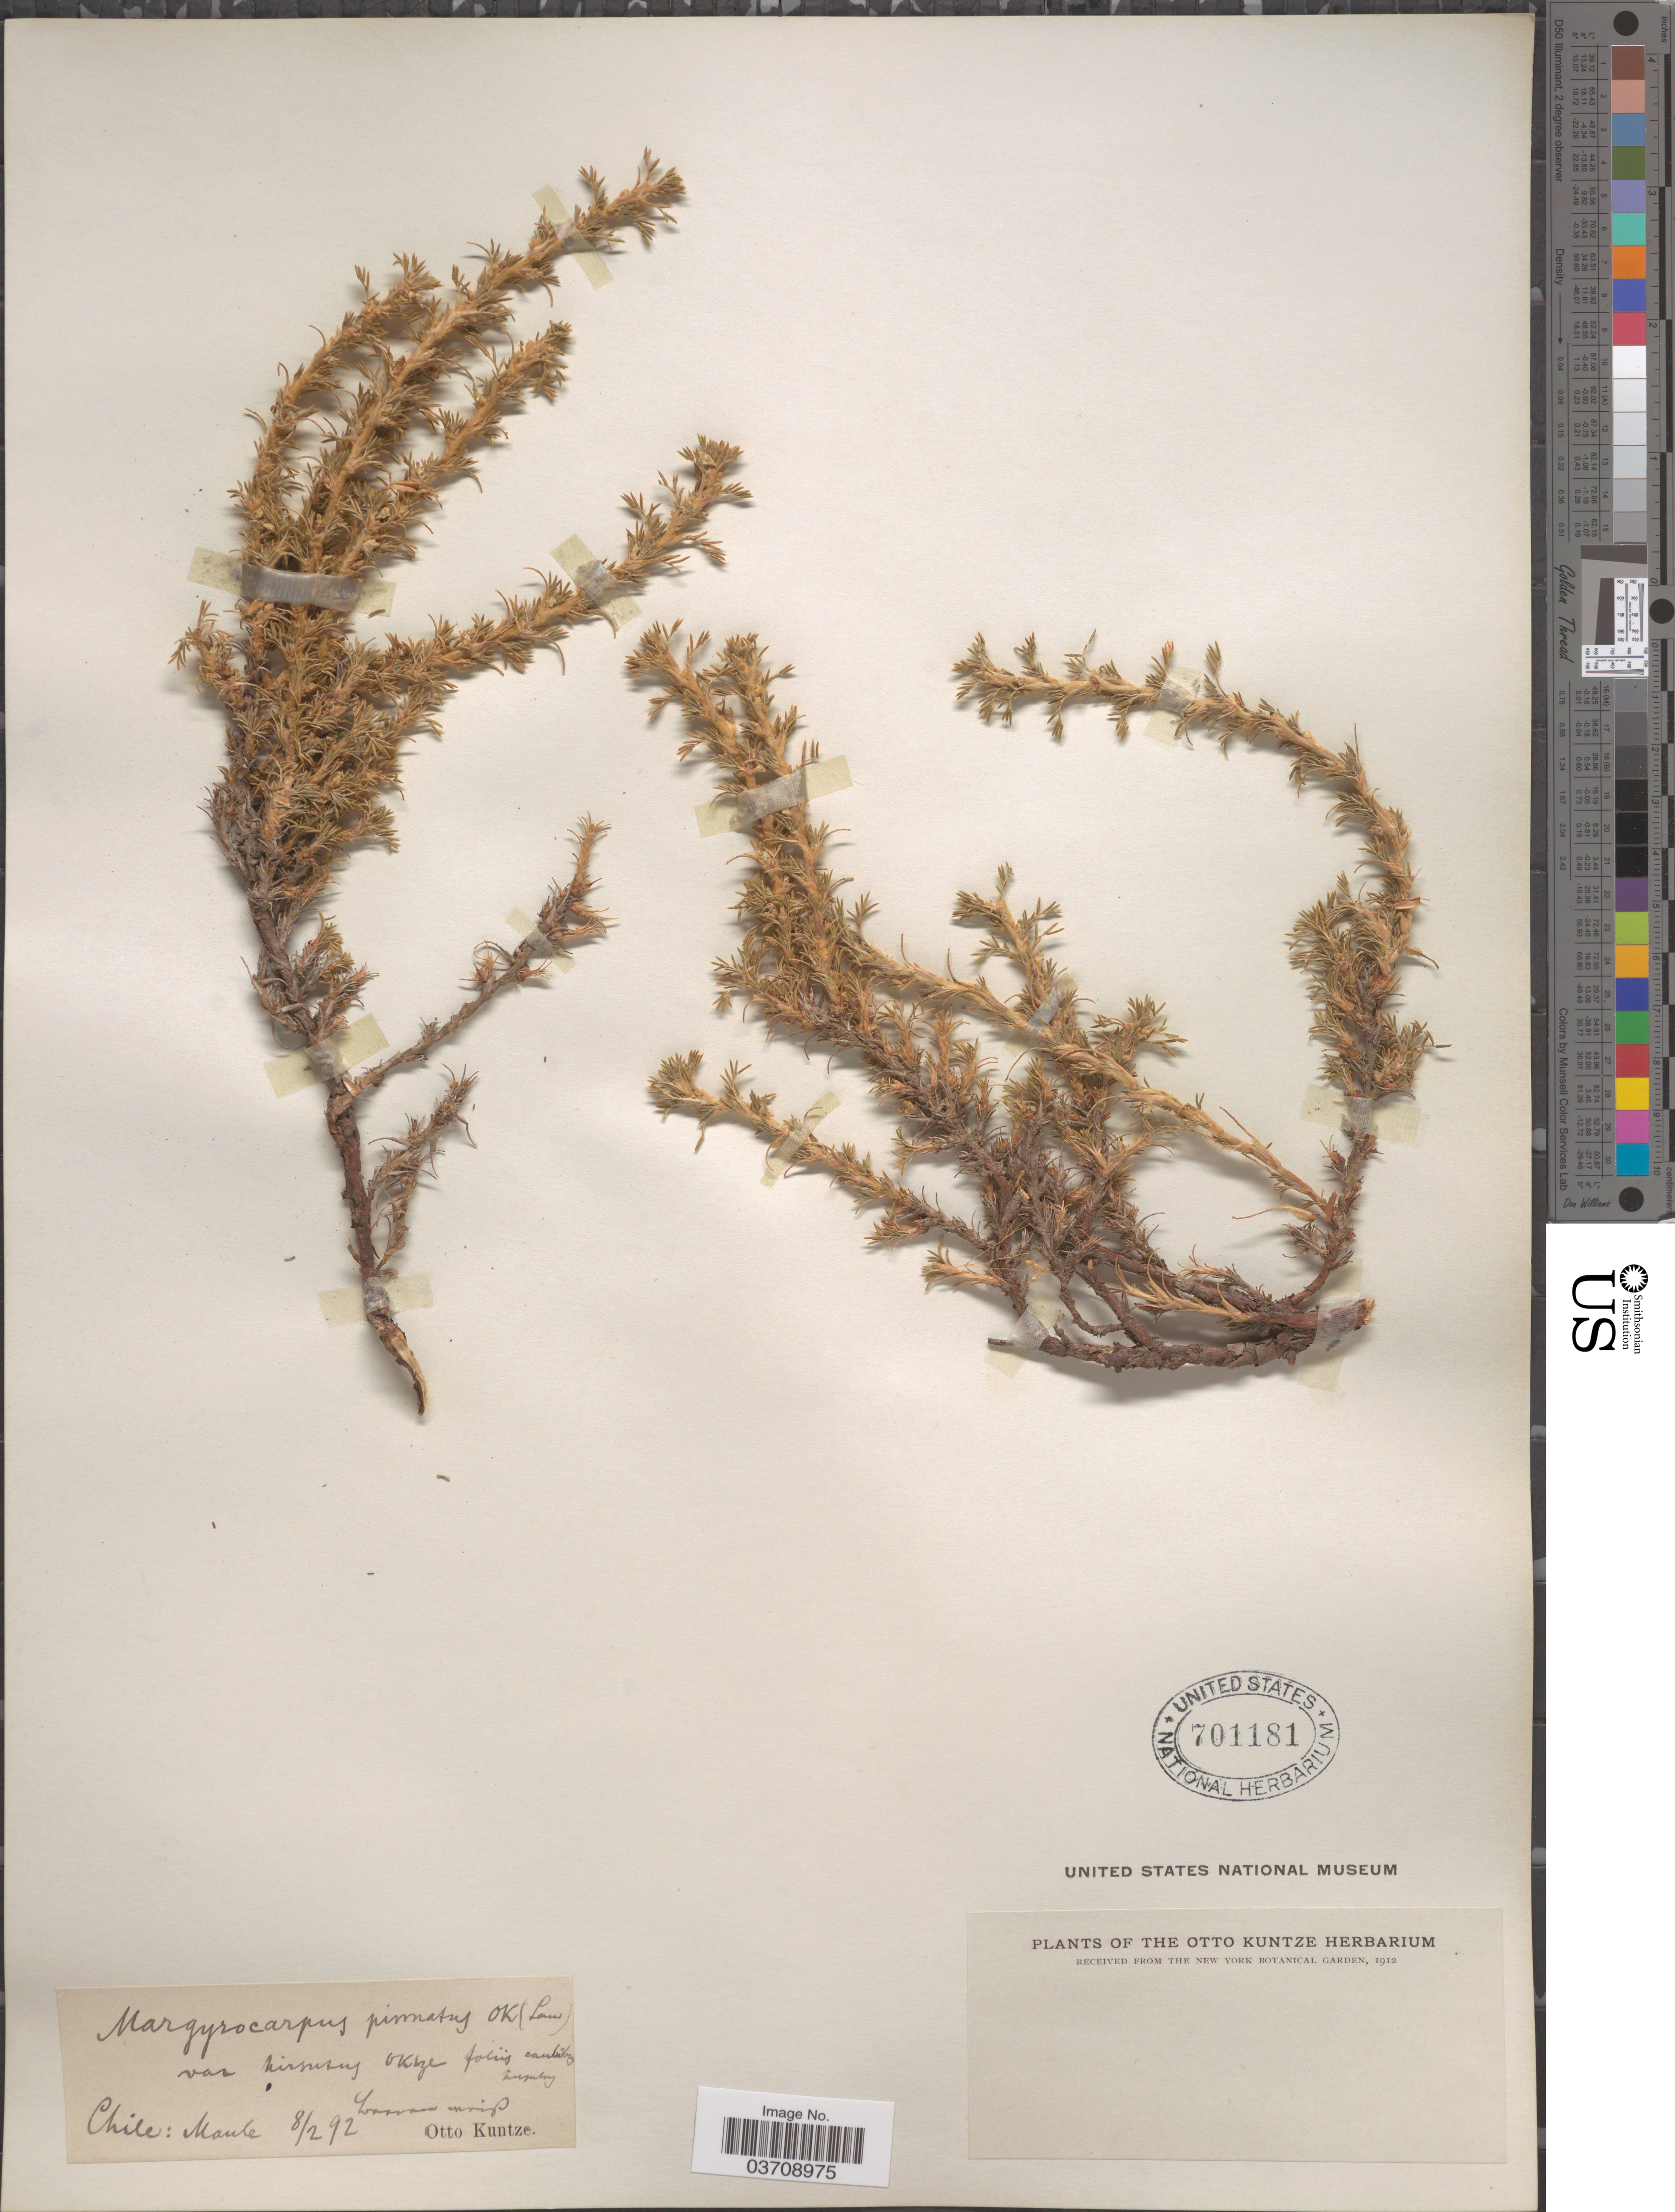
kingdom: Plantae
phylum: Tracheophyta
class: Magnoliopsida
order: Rosales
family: Rosaceae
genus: Margyricarpus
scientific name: Margyricarpus pinnatus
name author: (Lam.) Kuntze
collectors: C.E.O. Kuntze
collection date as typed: Transcribed d/m/y: 8/2/92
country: Chile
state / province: Maule (VII)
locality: Maule.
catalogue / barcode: US 701181